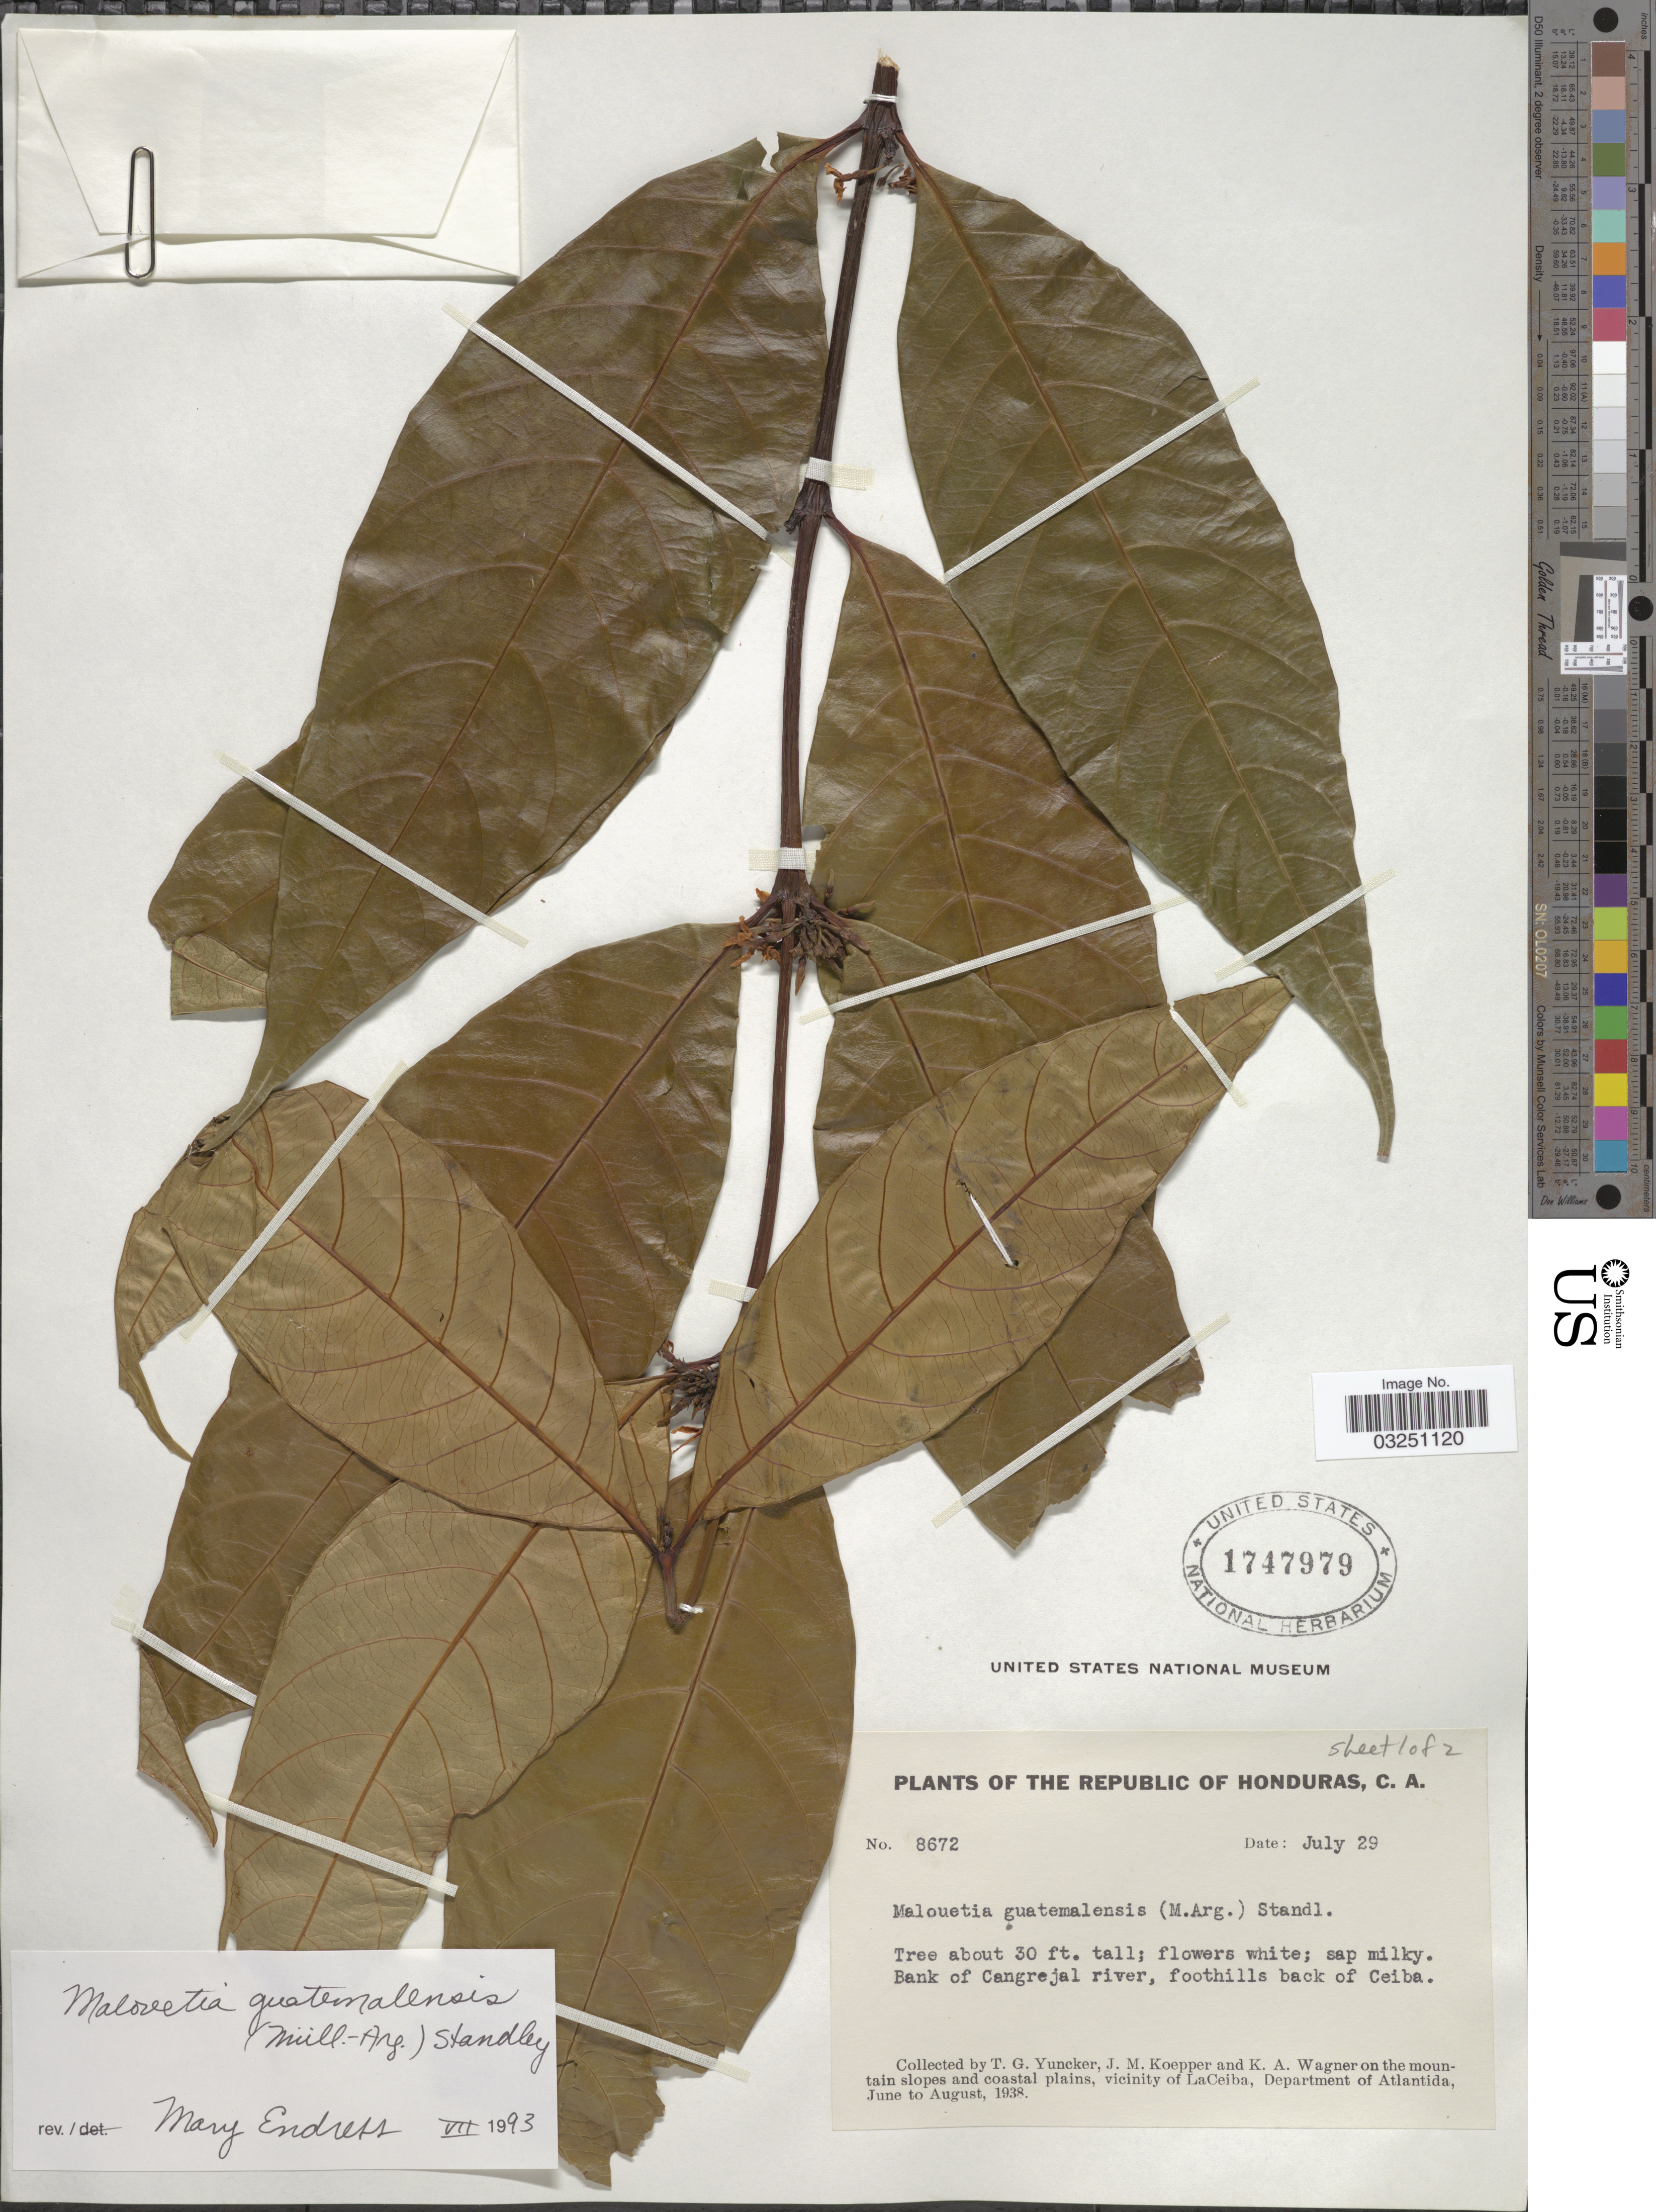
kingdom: Plantae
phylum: Tracheophyta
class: Magnoliopsida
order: Gentianales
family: Apocynaceae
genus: Malouetia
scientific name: Malouetia guatemalensis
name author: (Müll. Arg.) Standl.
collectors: T. G. Yuncker, J. M. Koepper & K. A. Wagner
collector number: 8672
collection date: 1938-07-29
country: Honduras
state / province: Atlántida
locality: Bank of Cangrejal river, foothills back of Ceiba. On the mountain slopes and coastal plains, vicinity of LaCeiba, Department of Atlantida.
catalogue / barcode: US 1747979